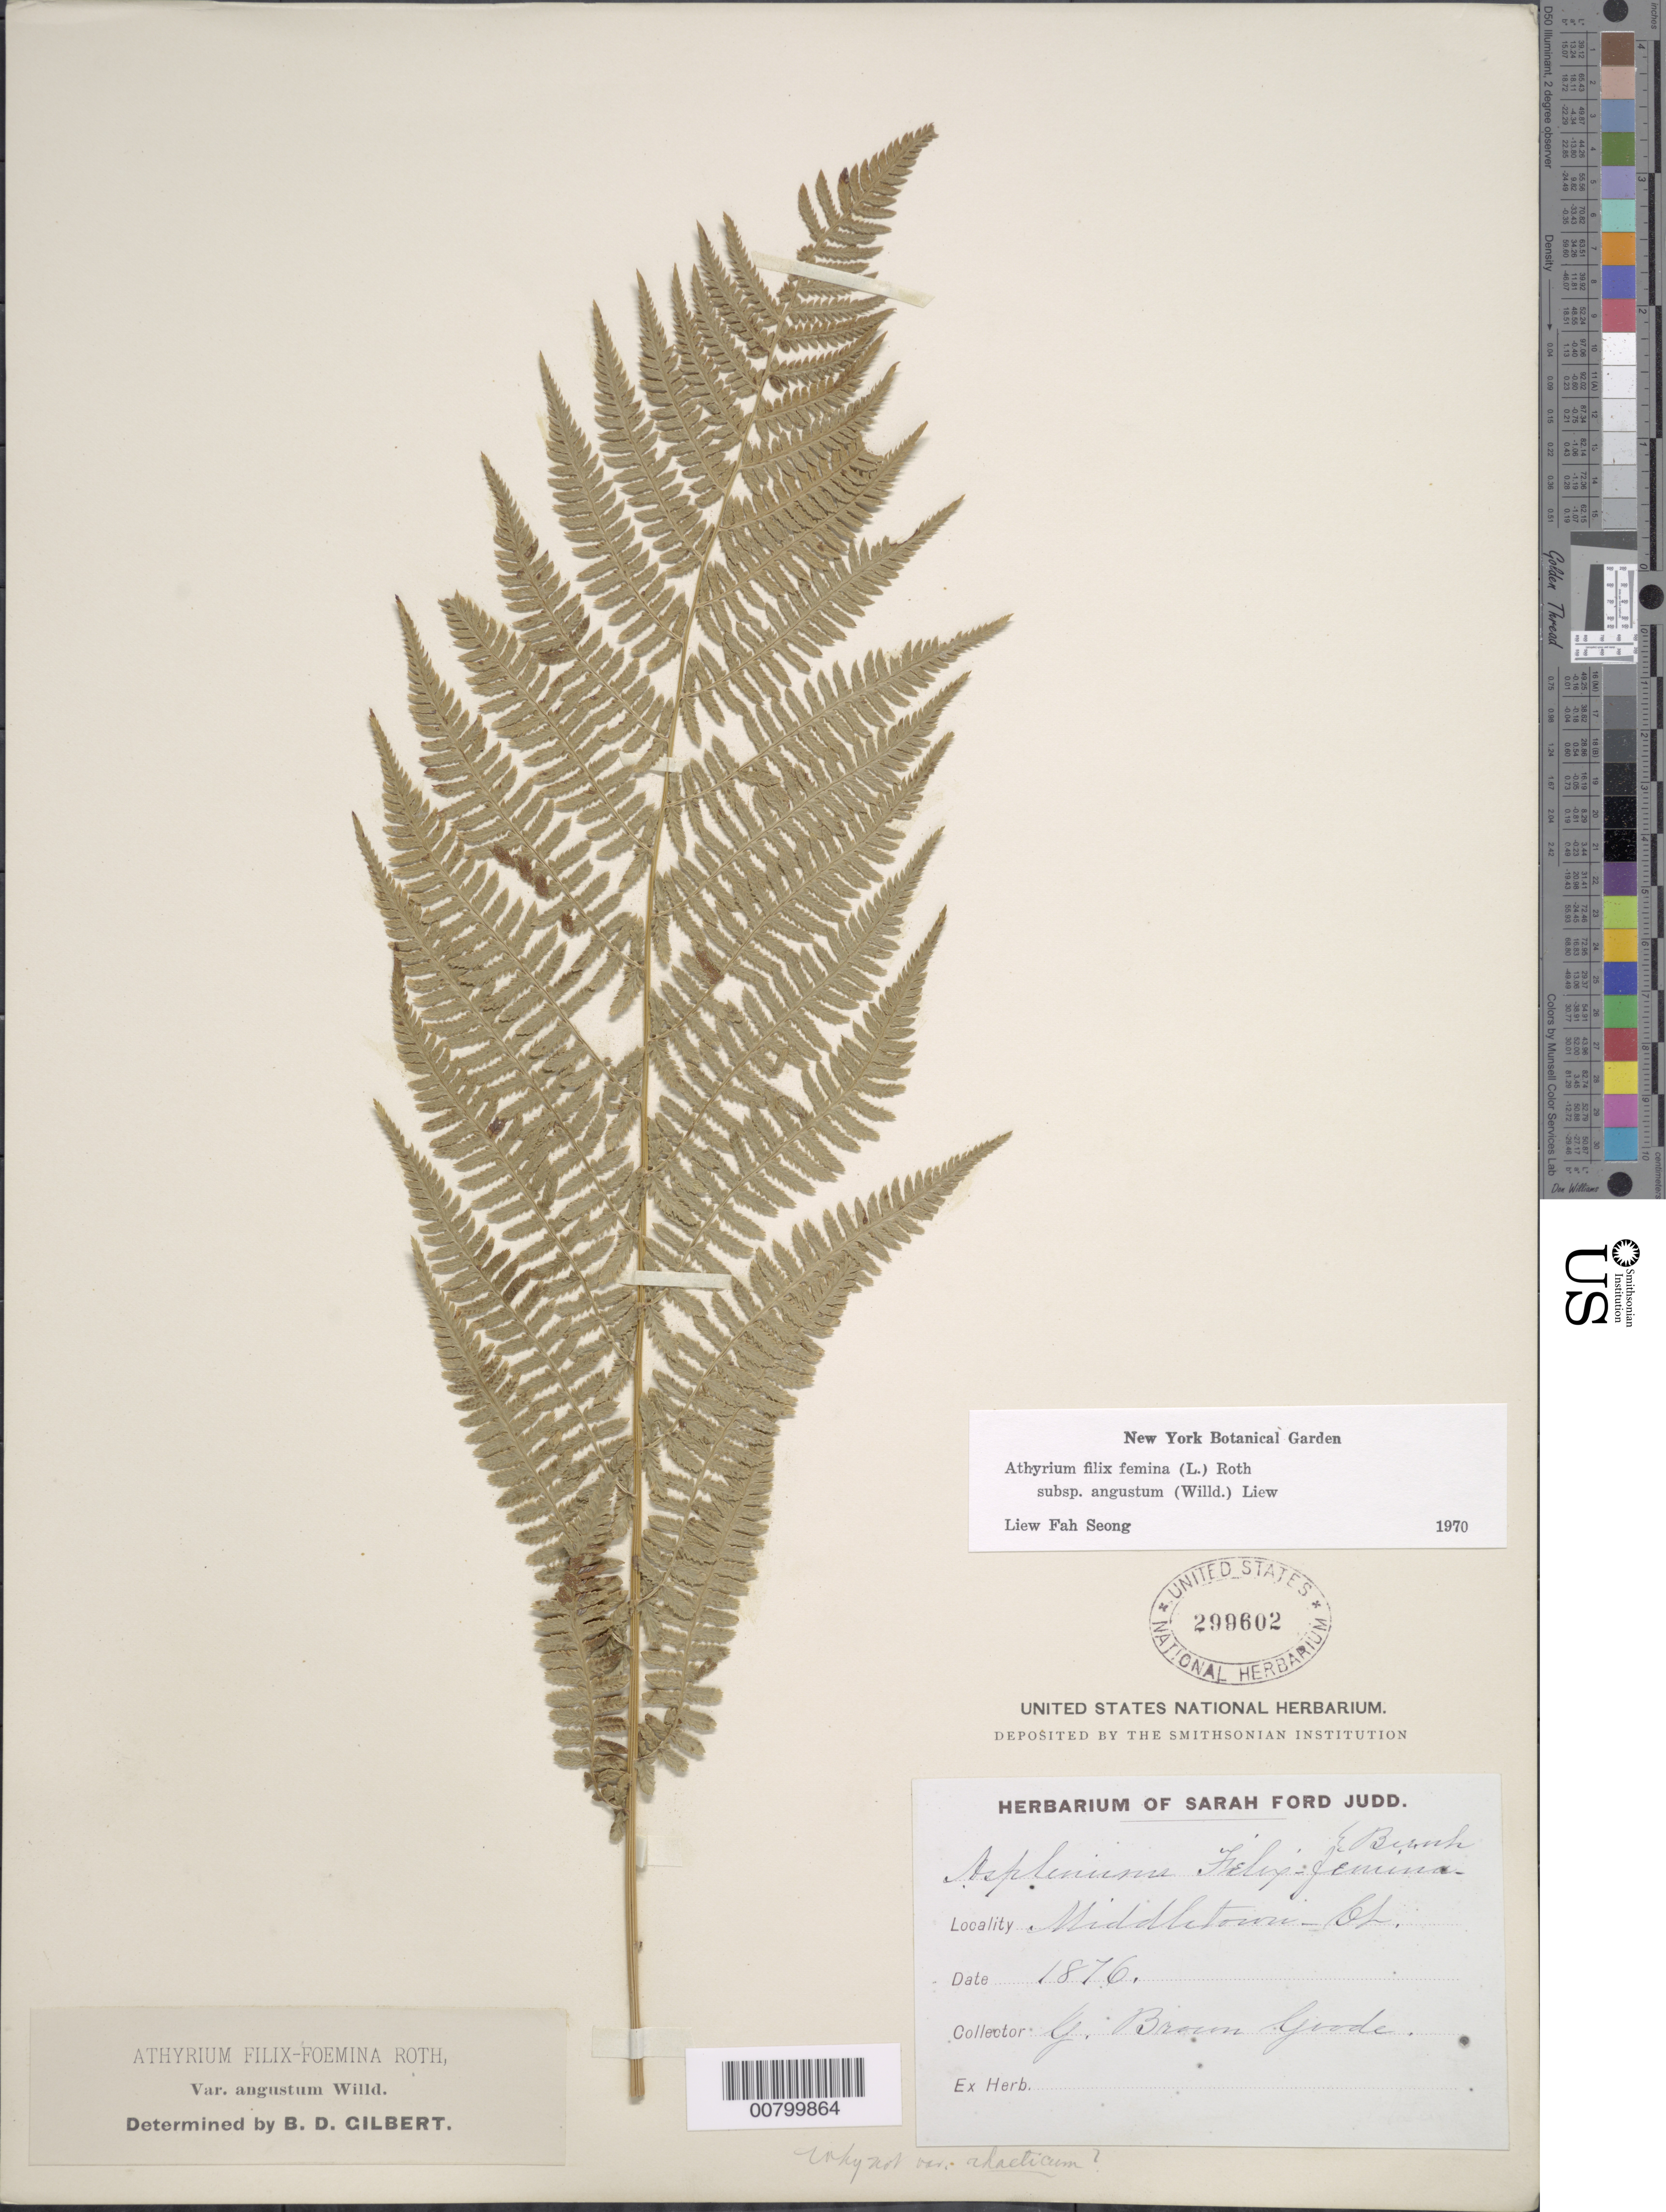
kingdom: Plantae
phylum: Tracheophyta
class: Polypodiopsida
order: Polypodiales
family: Athyriaceae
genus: Athyrium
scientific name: Athyrium filix-femina subsp. angustatum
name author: (Willd.) R.T. Clausen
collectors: G. Goode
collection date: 1876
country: United States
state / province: Connecticut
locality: Middletown, CT.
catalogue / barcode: US 299602